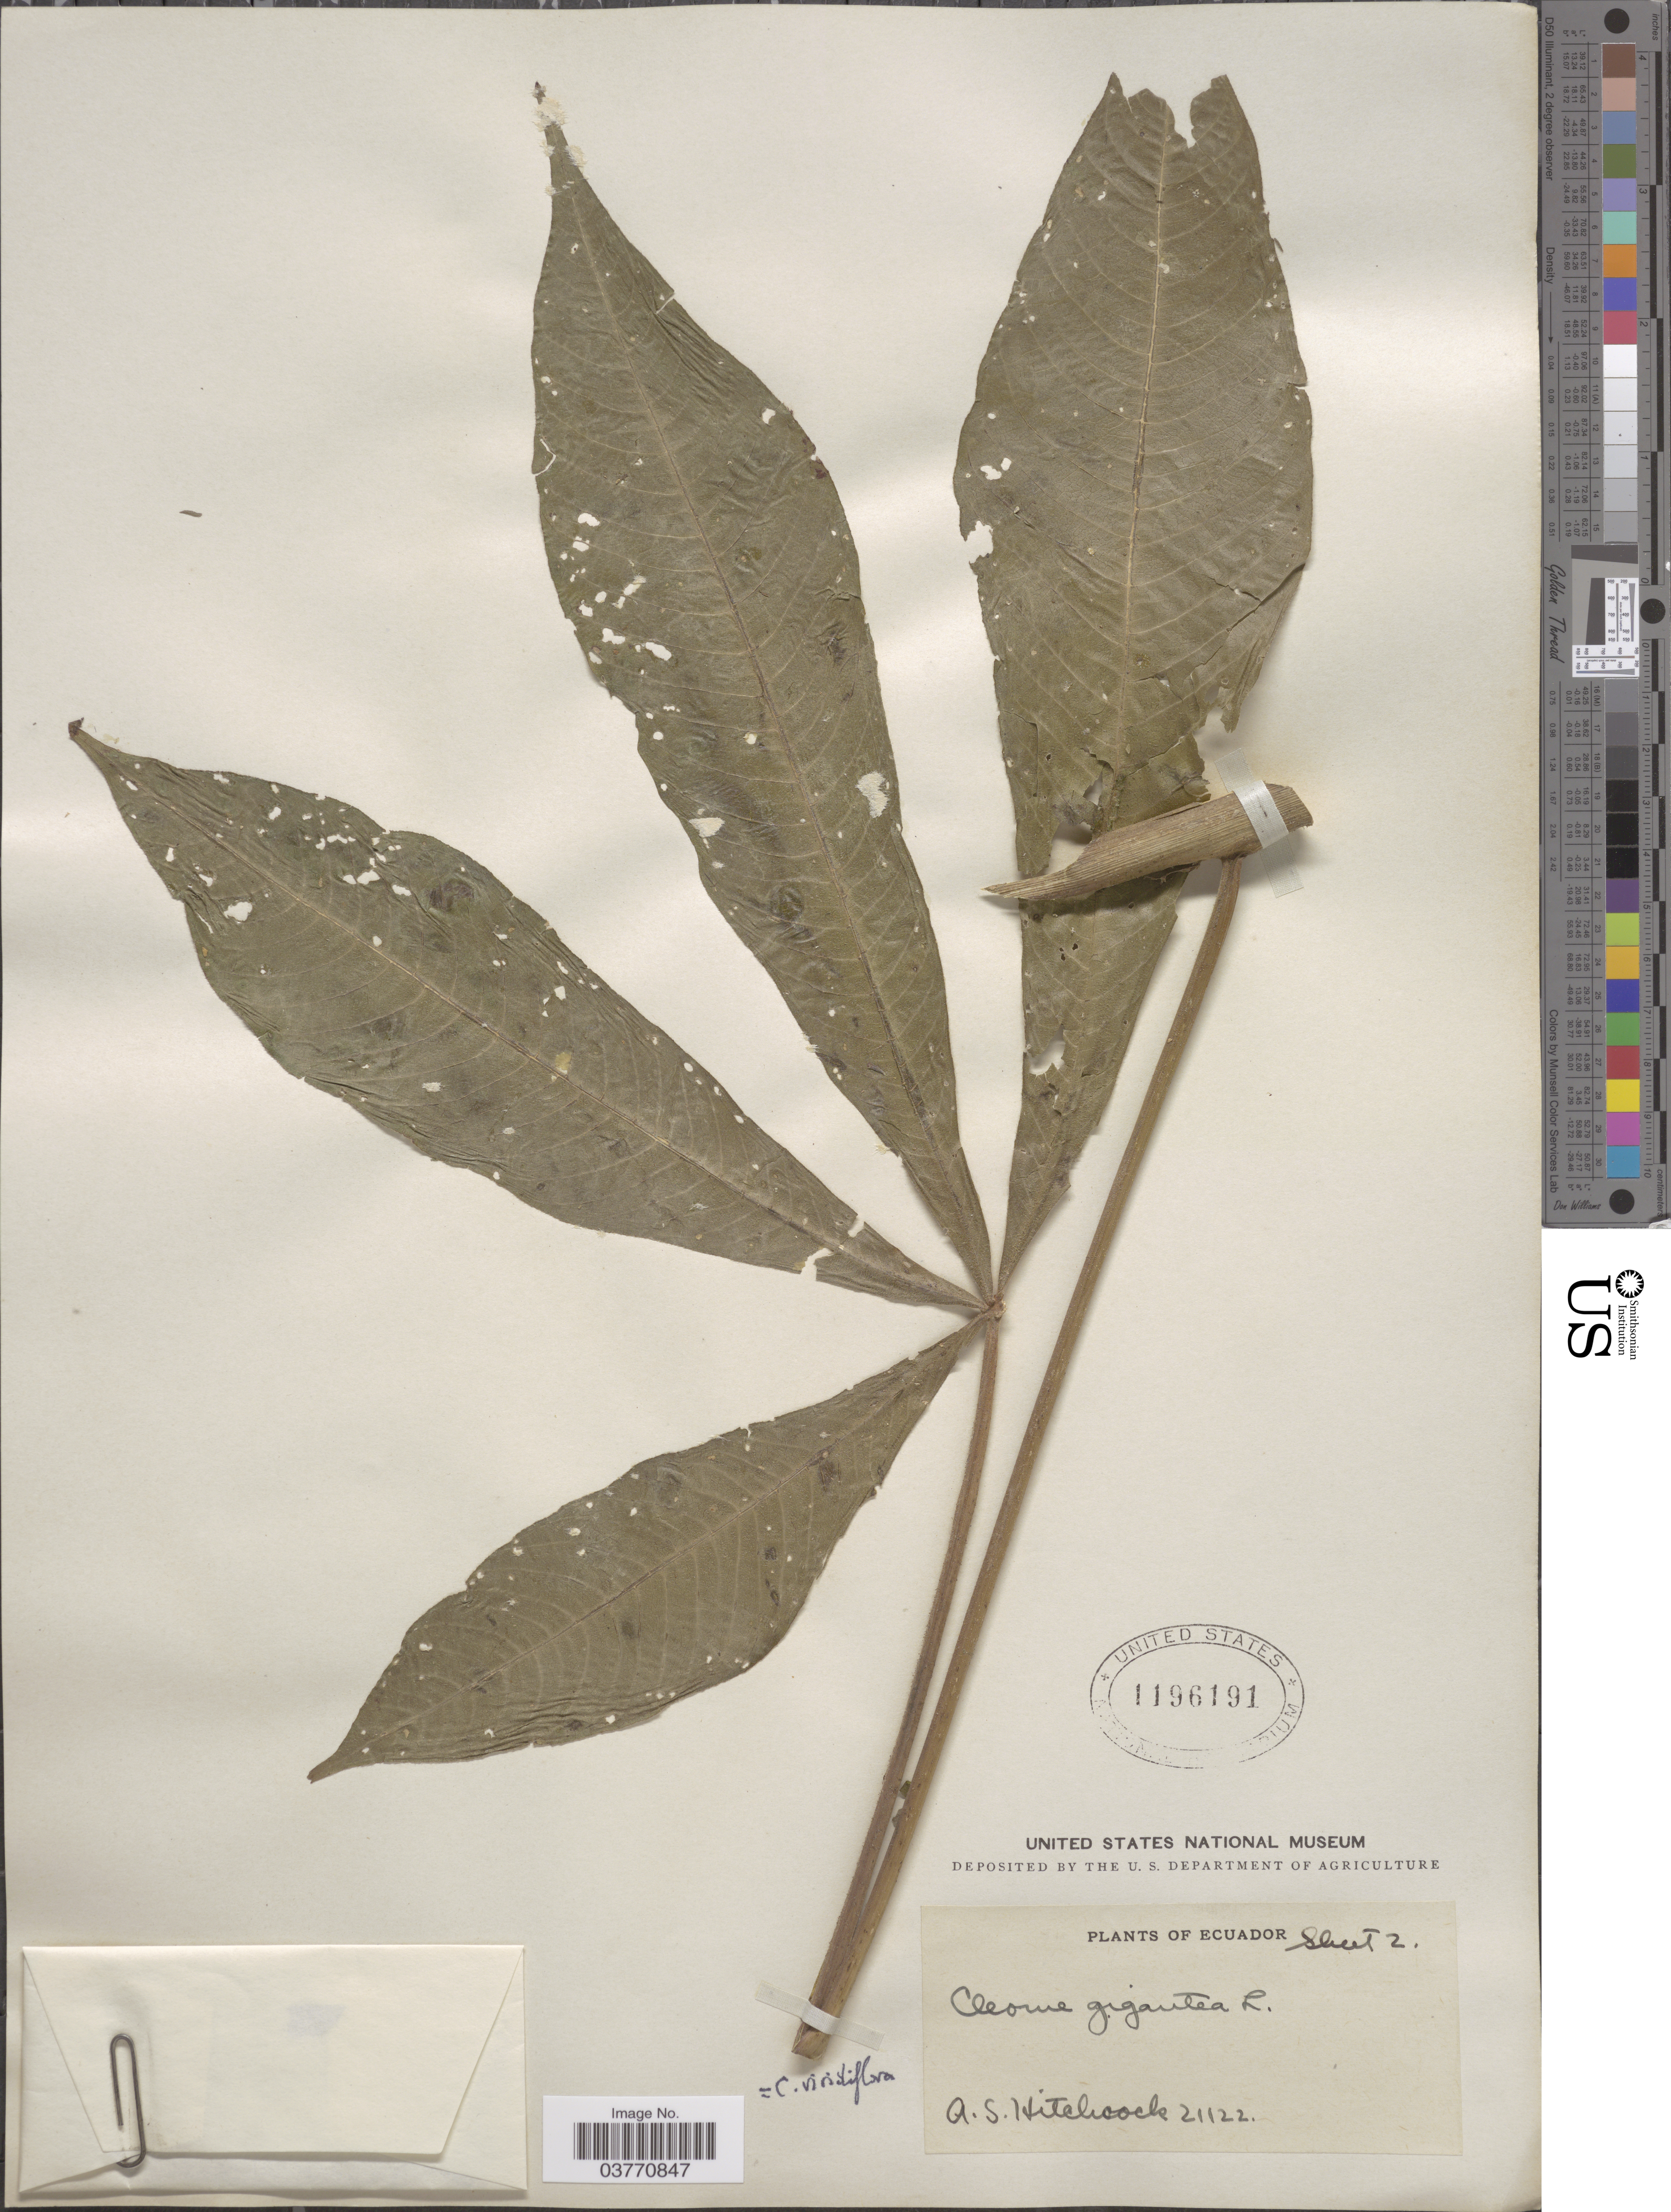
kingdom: Plantae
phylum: Tracheophyta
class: Magnoliopsida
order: Brassicales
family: Cleomaceae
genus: Melidiscus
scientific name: Melidiscus gigantea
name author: (L.) Raf.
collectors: A. S. Hitchcock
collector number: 21122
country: Ecuador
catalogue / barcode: US 1196191